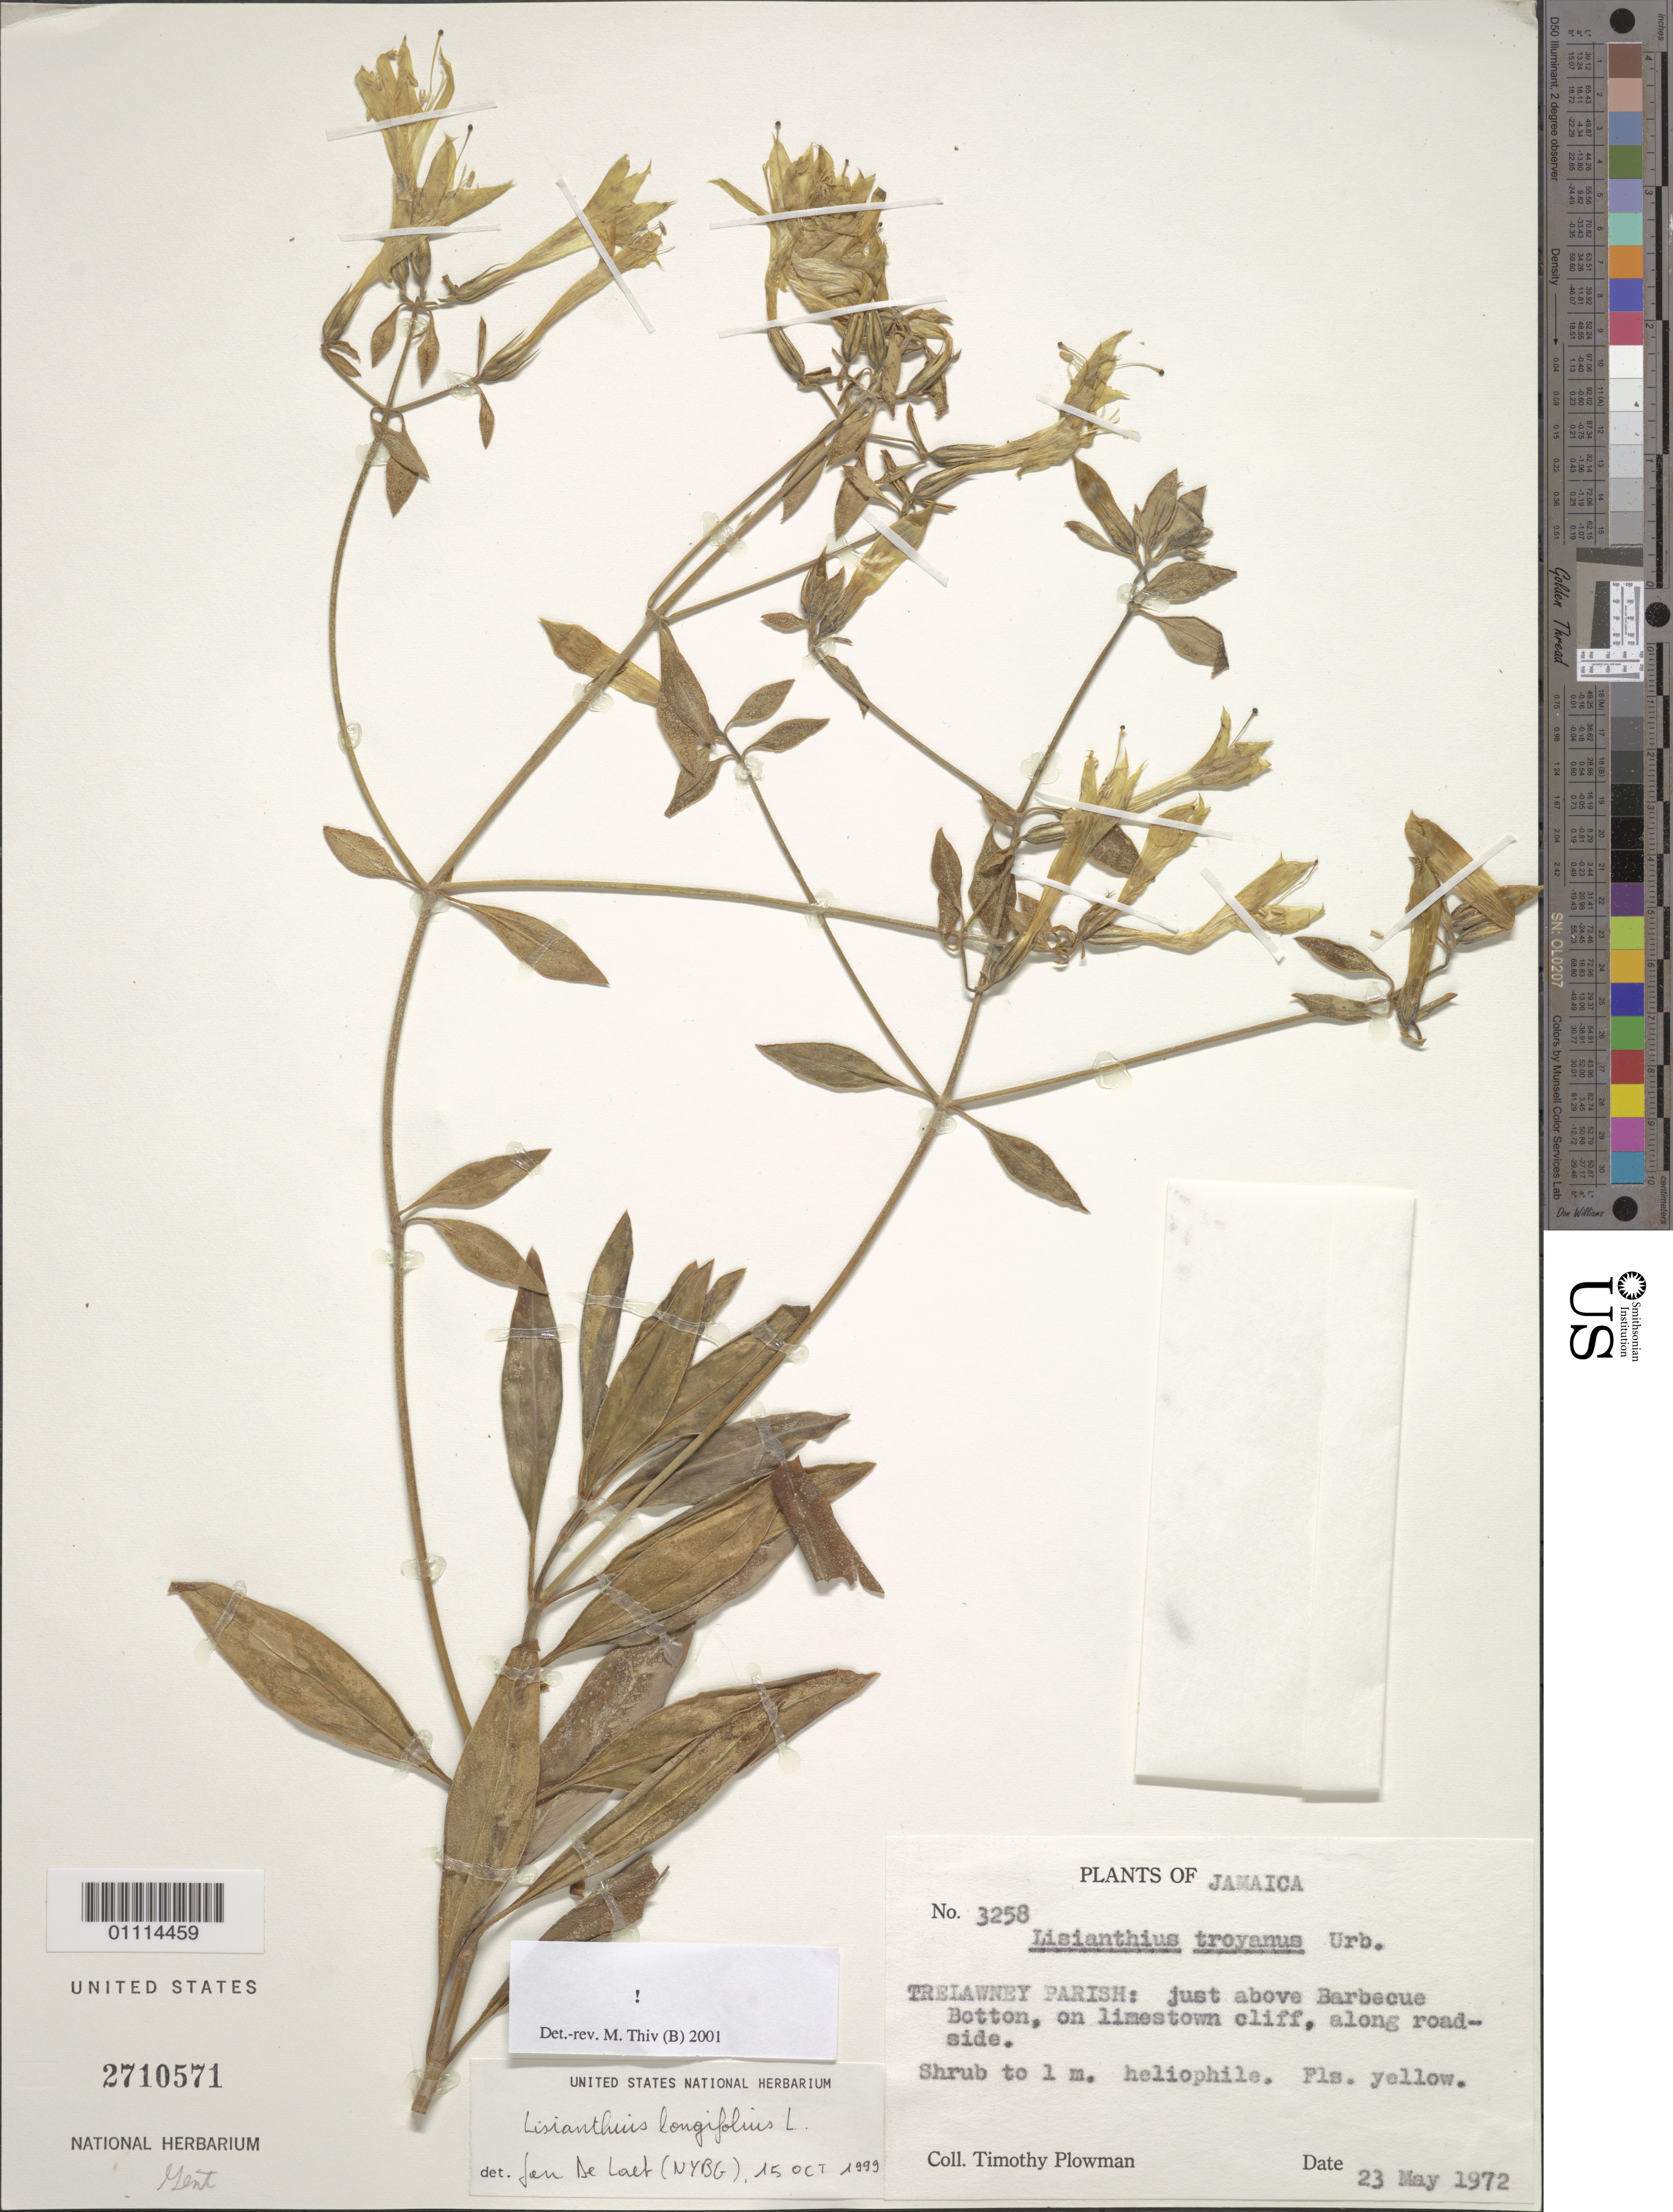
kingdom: Plantae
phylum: Tracheophyta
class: Magnoliopsida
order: Gentianales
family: Gentianaceae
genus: Lisianthius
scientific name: Lisianthius longifolius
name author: L.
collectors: T. Plowman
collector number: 3258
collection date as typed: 23 May 1972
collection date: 1972-05-23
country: Jamaica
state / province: Trelawny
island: Jamaica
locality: Just above Barbecue Bottom, on limestone cliff, along roadside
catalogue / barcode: US 2710571